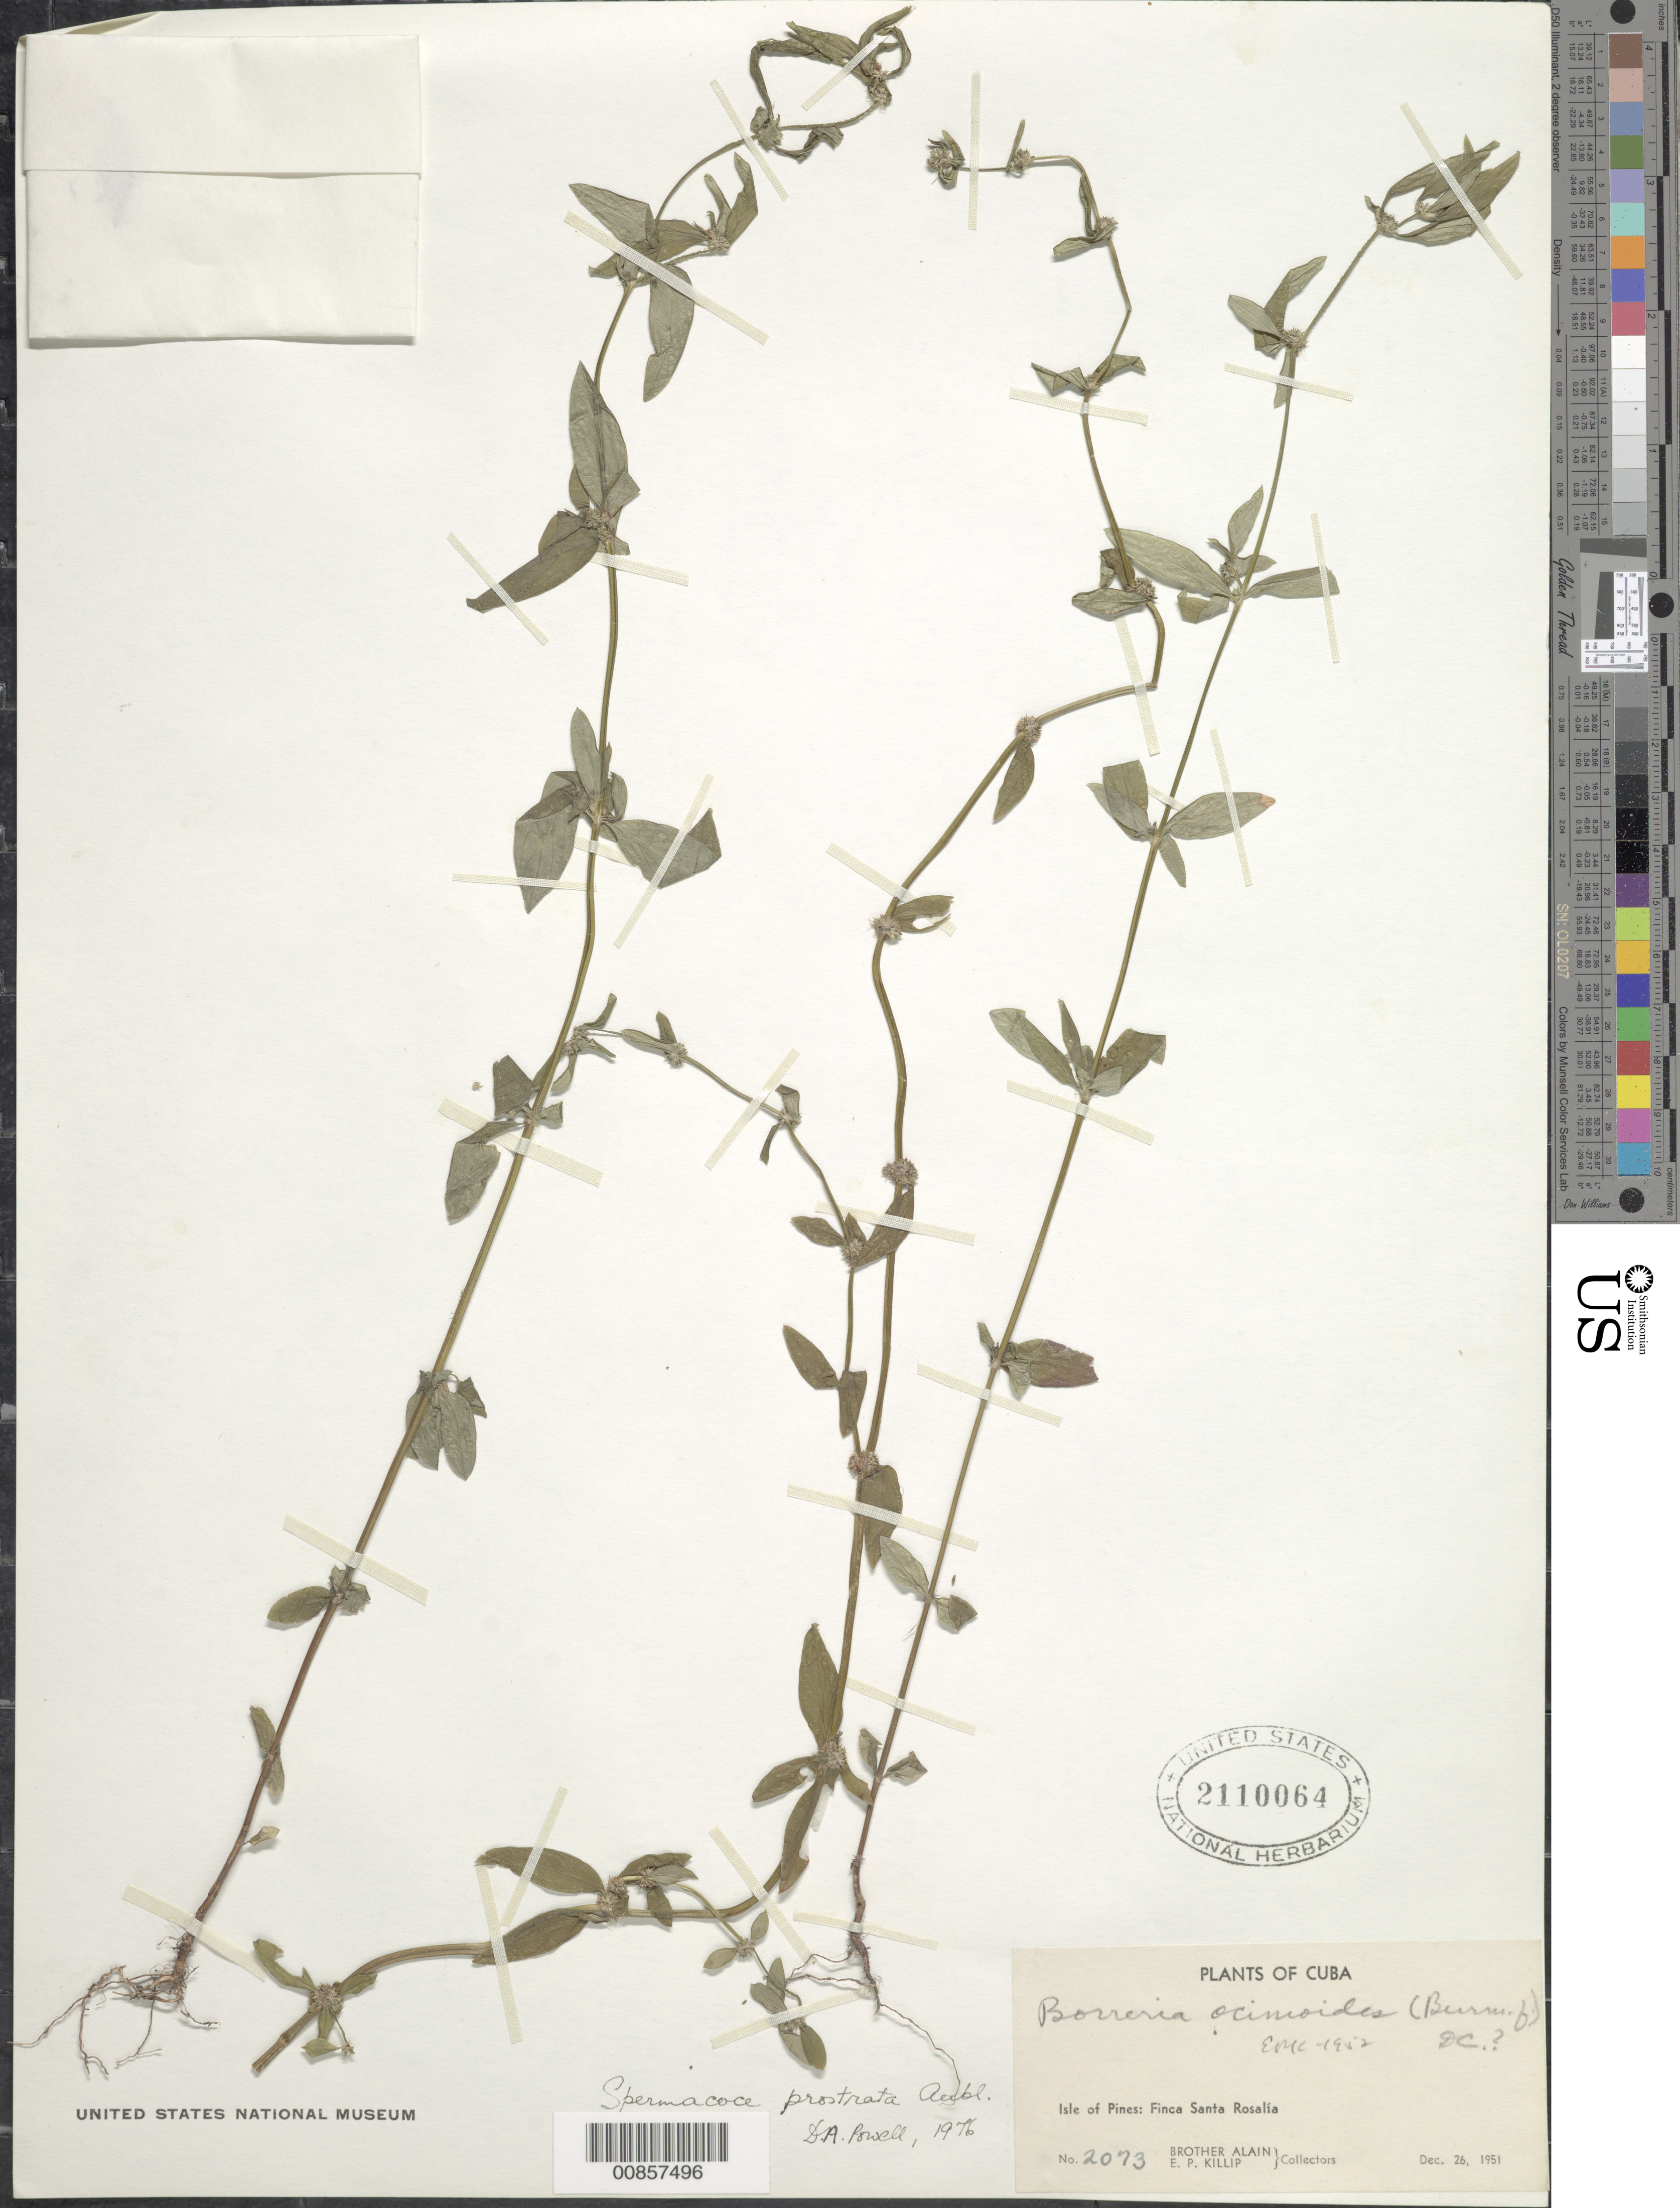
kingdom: Plantae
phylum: Tracheophyta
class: Magnoliopsida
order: Gentianales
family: Rubiaceae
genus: Spermacoce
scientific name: Spermacoce prostrata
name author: Aubl.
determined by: Powell, D. A.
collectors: A. H. Liogier & E. P. Killip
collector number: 2073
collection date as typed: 26 Dec 1951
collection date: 1951-12-26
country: Cuba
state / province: Isla de La Juventud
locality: Finca Santa Rosalía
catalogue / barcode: US 2110064